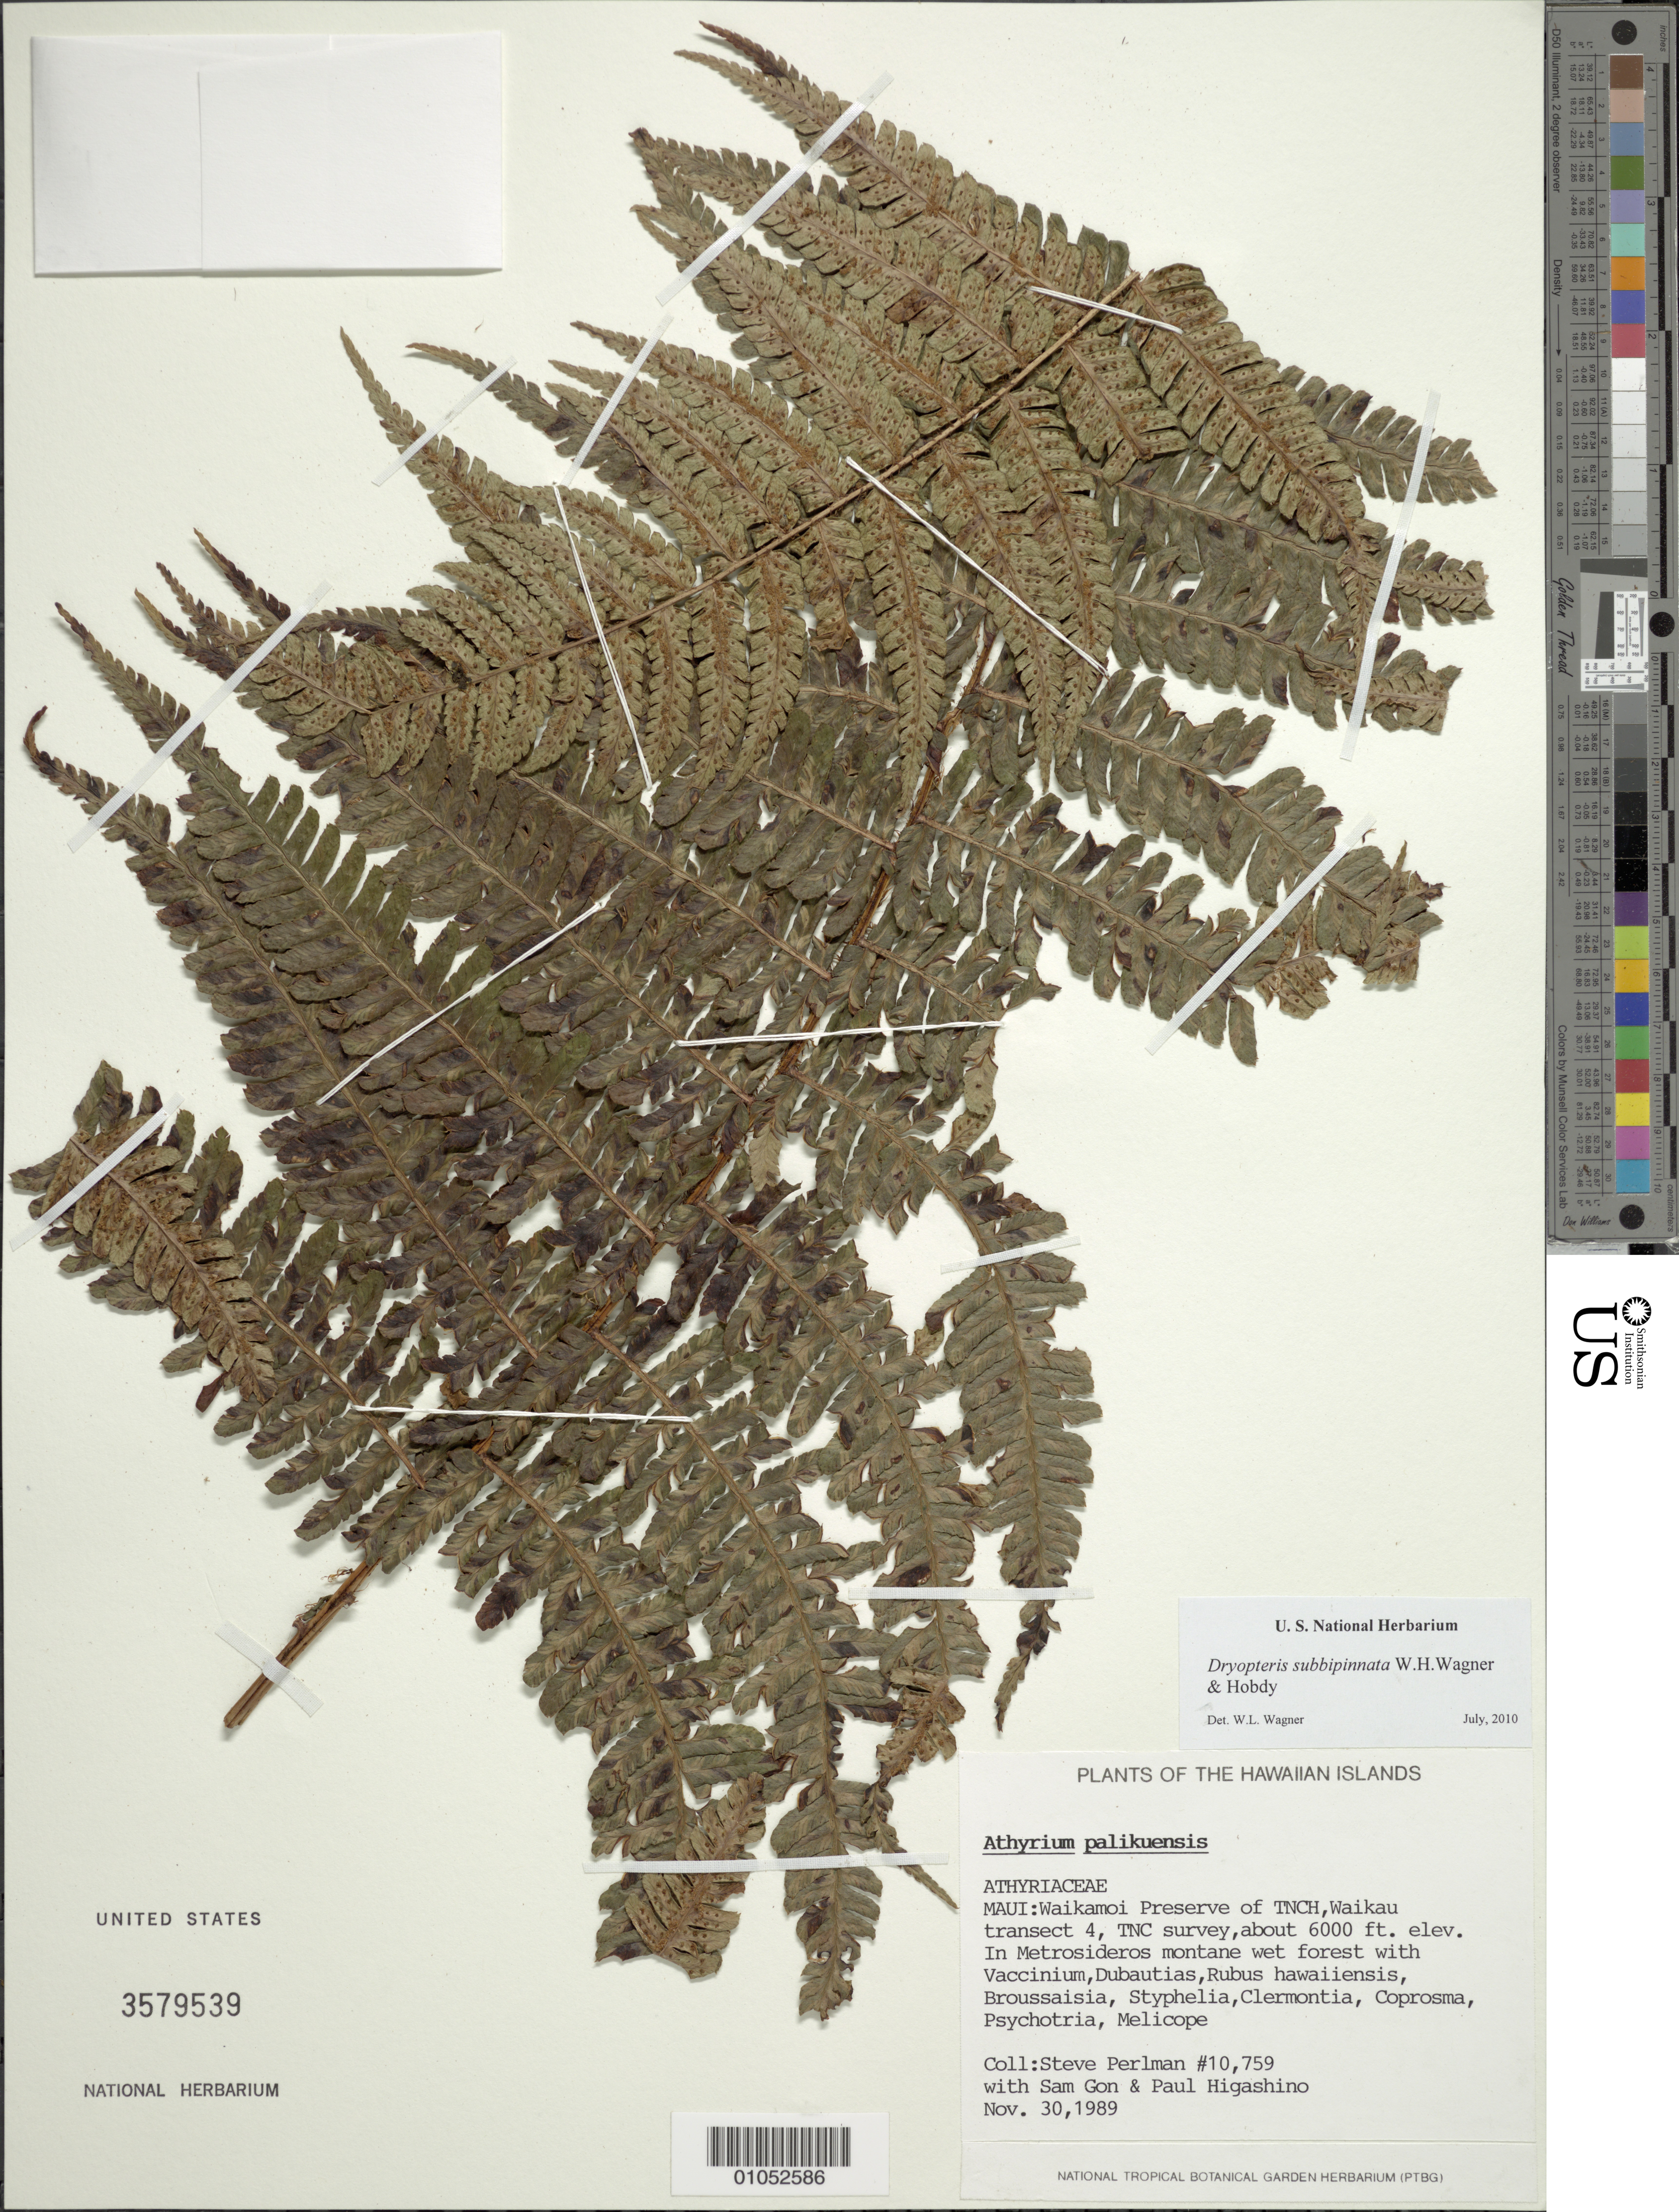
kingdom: Plantae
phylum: Tracheophyta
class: Polypodiopsida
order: Polypodiales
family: Dryopteridaceae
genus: Dryopteris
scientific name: Dryopteris subtripinnata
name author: (Miq.) Kuntze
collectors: S. P. Perlman, S. Gon & P. Higashino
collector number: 10759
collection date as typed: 30 Nov 1989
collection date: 1989-11-30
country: United States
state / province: Hawaii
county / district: Maui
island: Maui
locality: Waikamoi Preserve of TNCH, Waikau transect 4, TNC survey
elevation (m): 1829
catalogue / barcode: US 3579539